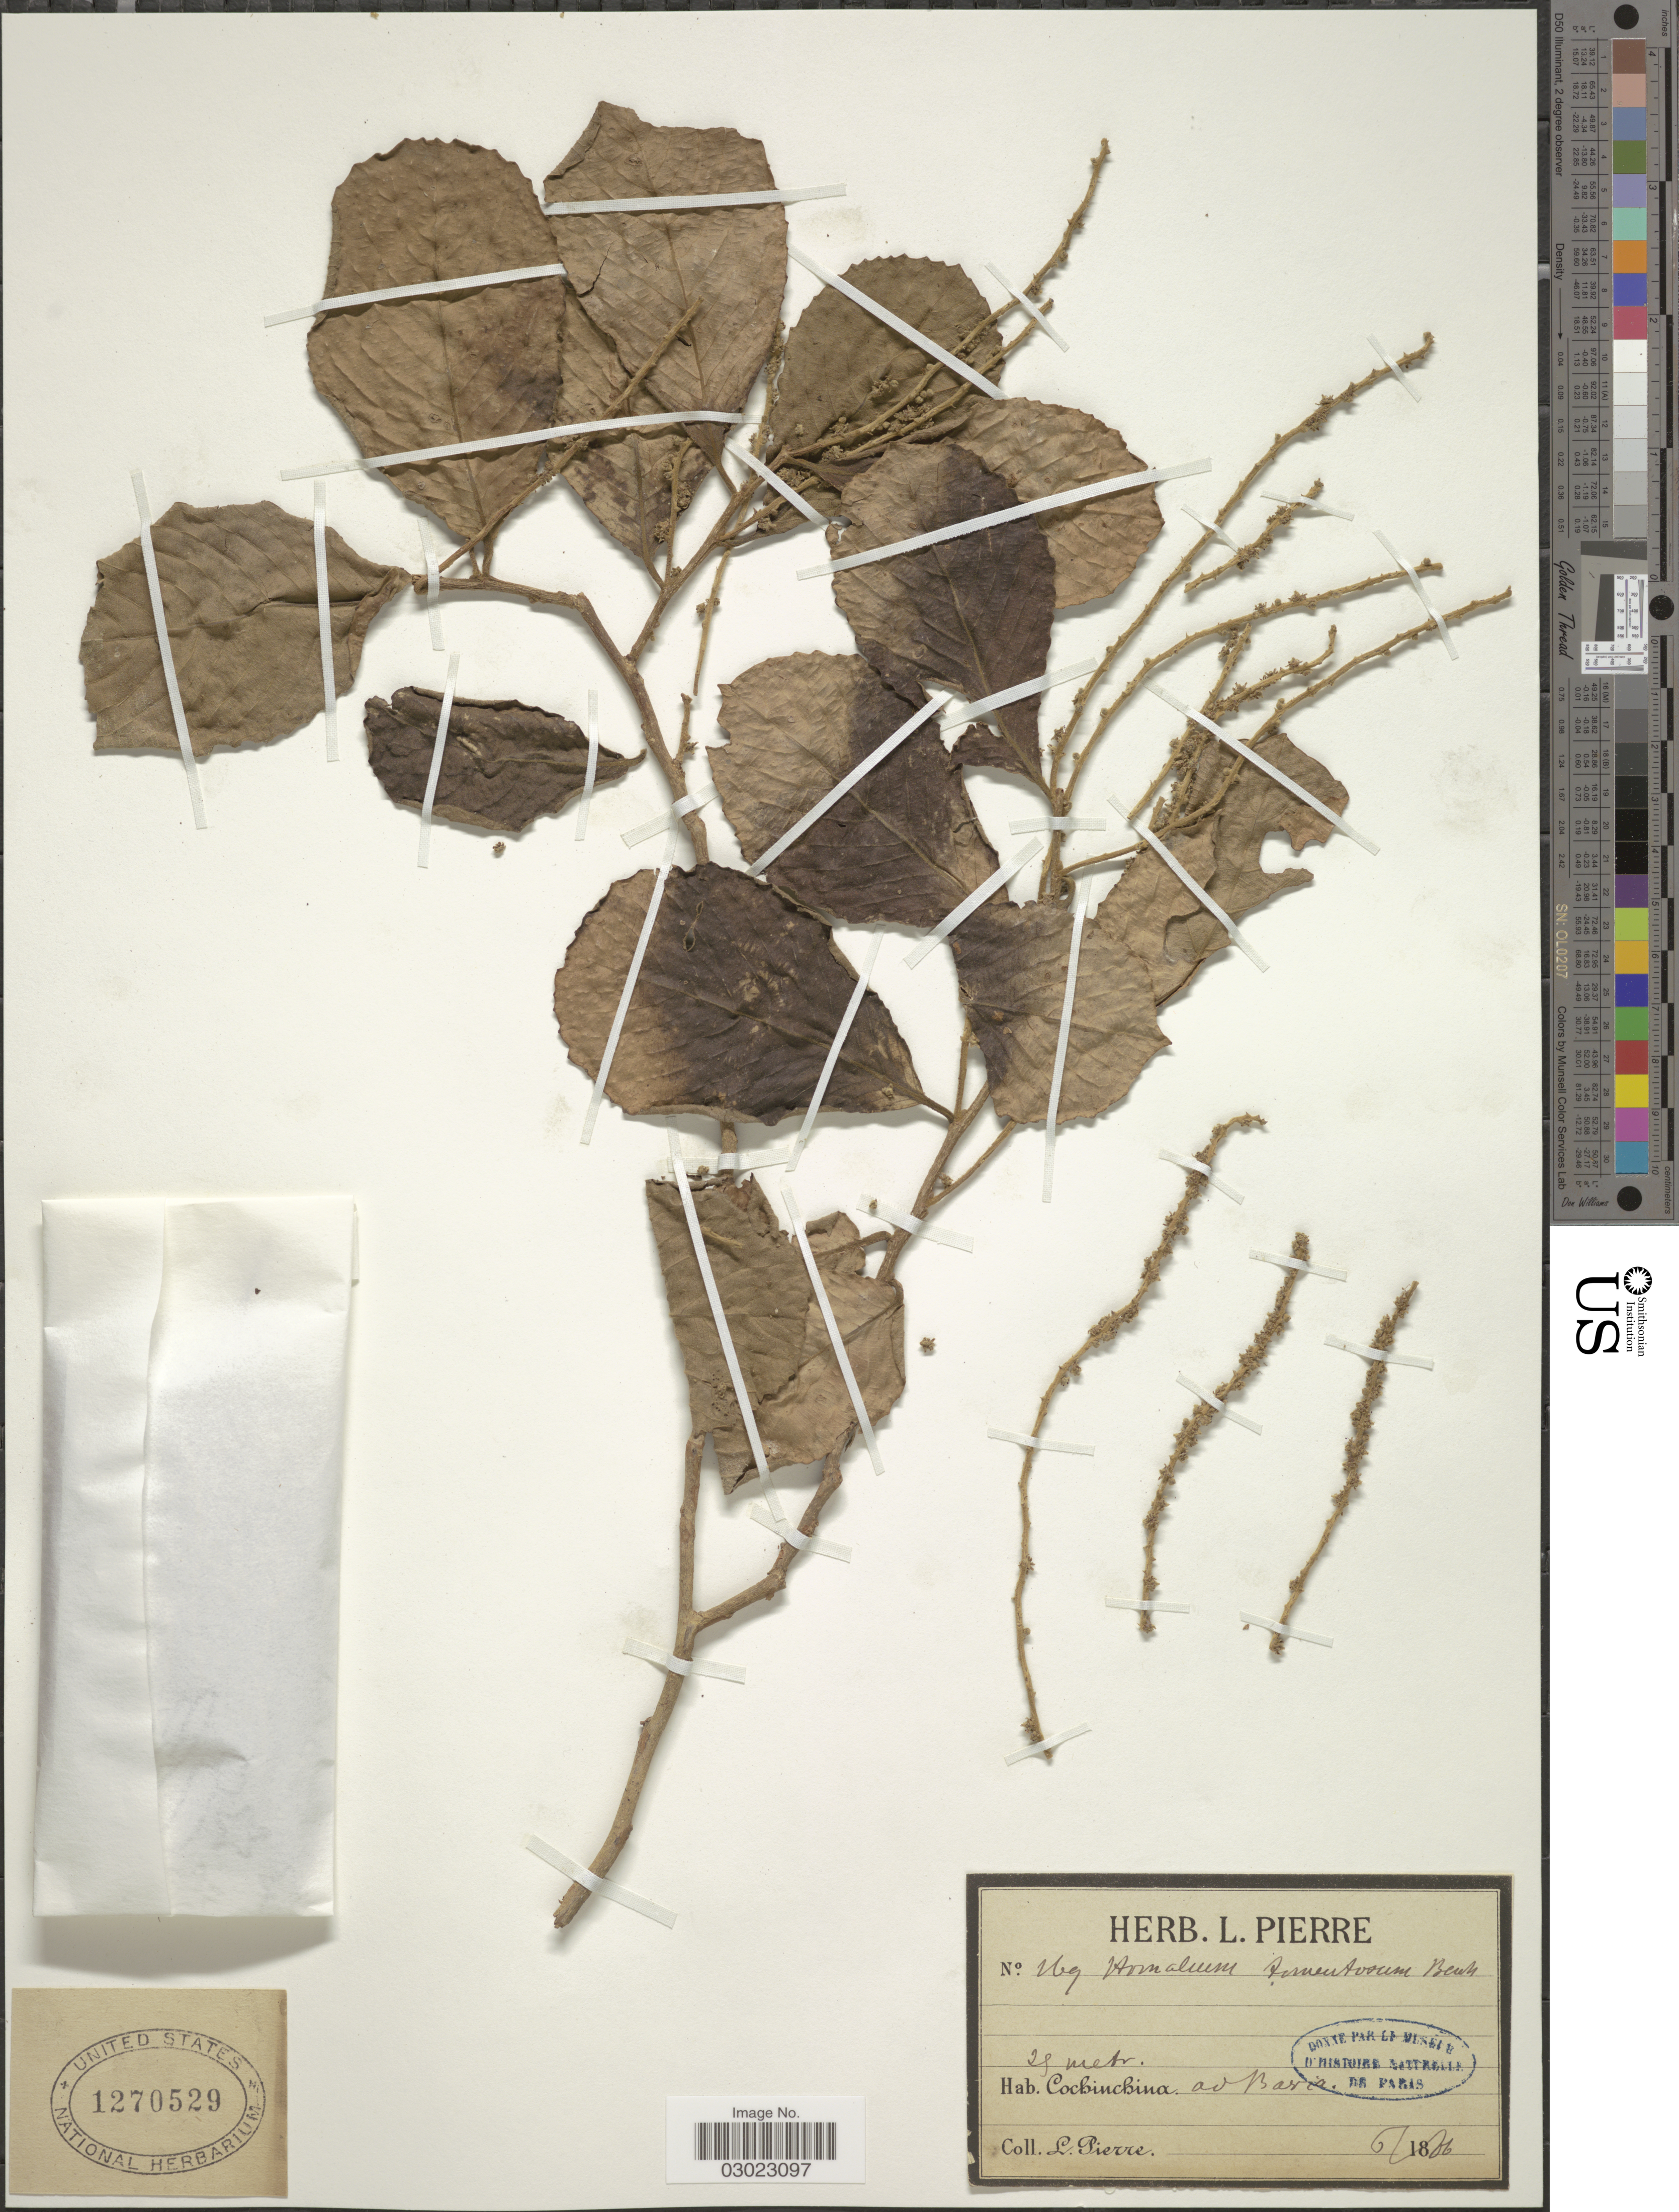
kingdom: Plantae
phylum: Tracheophyta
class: Magnoliopsida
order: Malpighiales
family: Salicaceae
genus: Homalium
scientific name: Homalium tomentosum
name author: (Vent.) Benth.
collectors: L. Pierre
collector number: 269*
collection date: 1866-06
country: Vietnam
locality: Cochinchina. ad Baria.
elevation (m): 25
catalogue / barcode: US 1270529